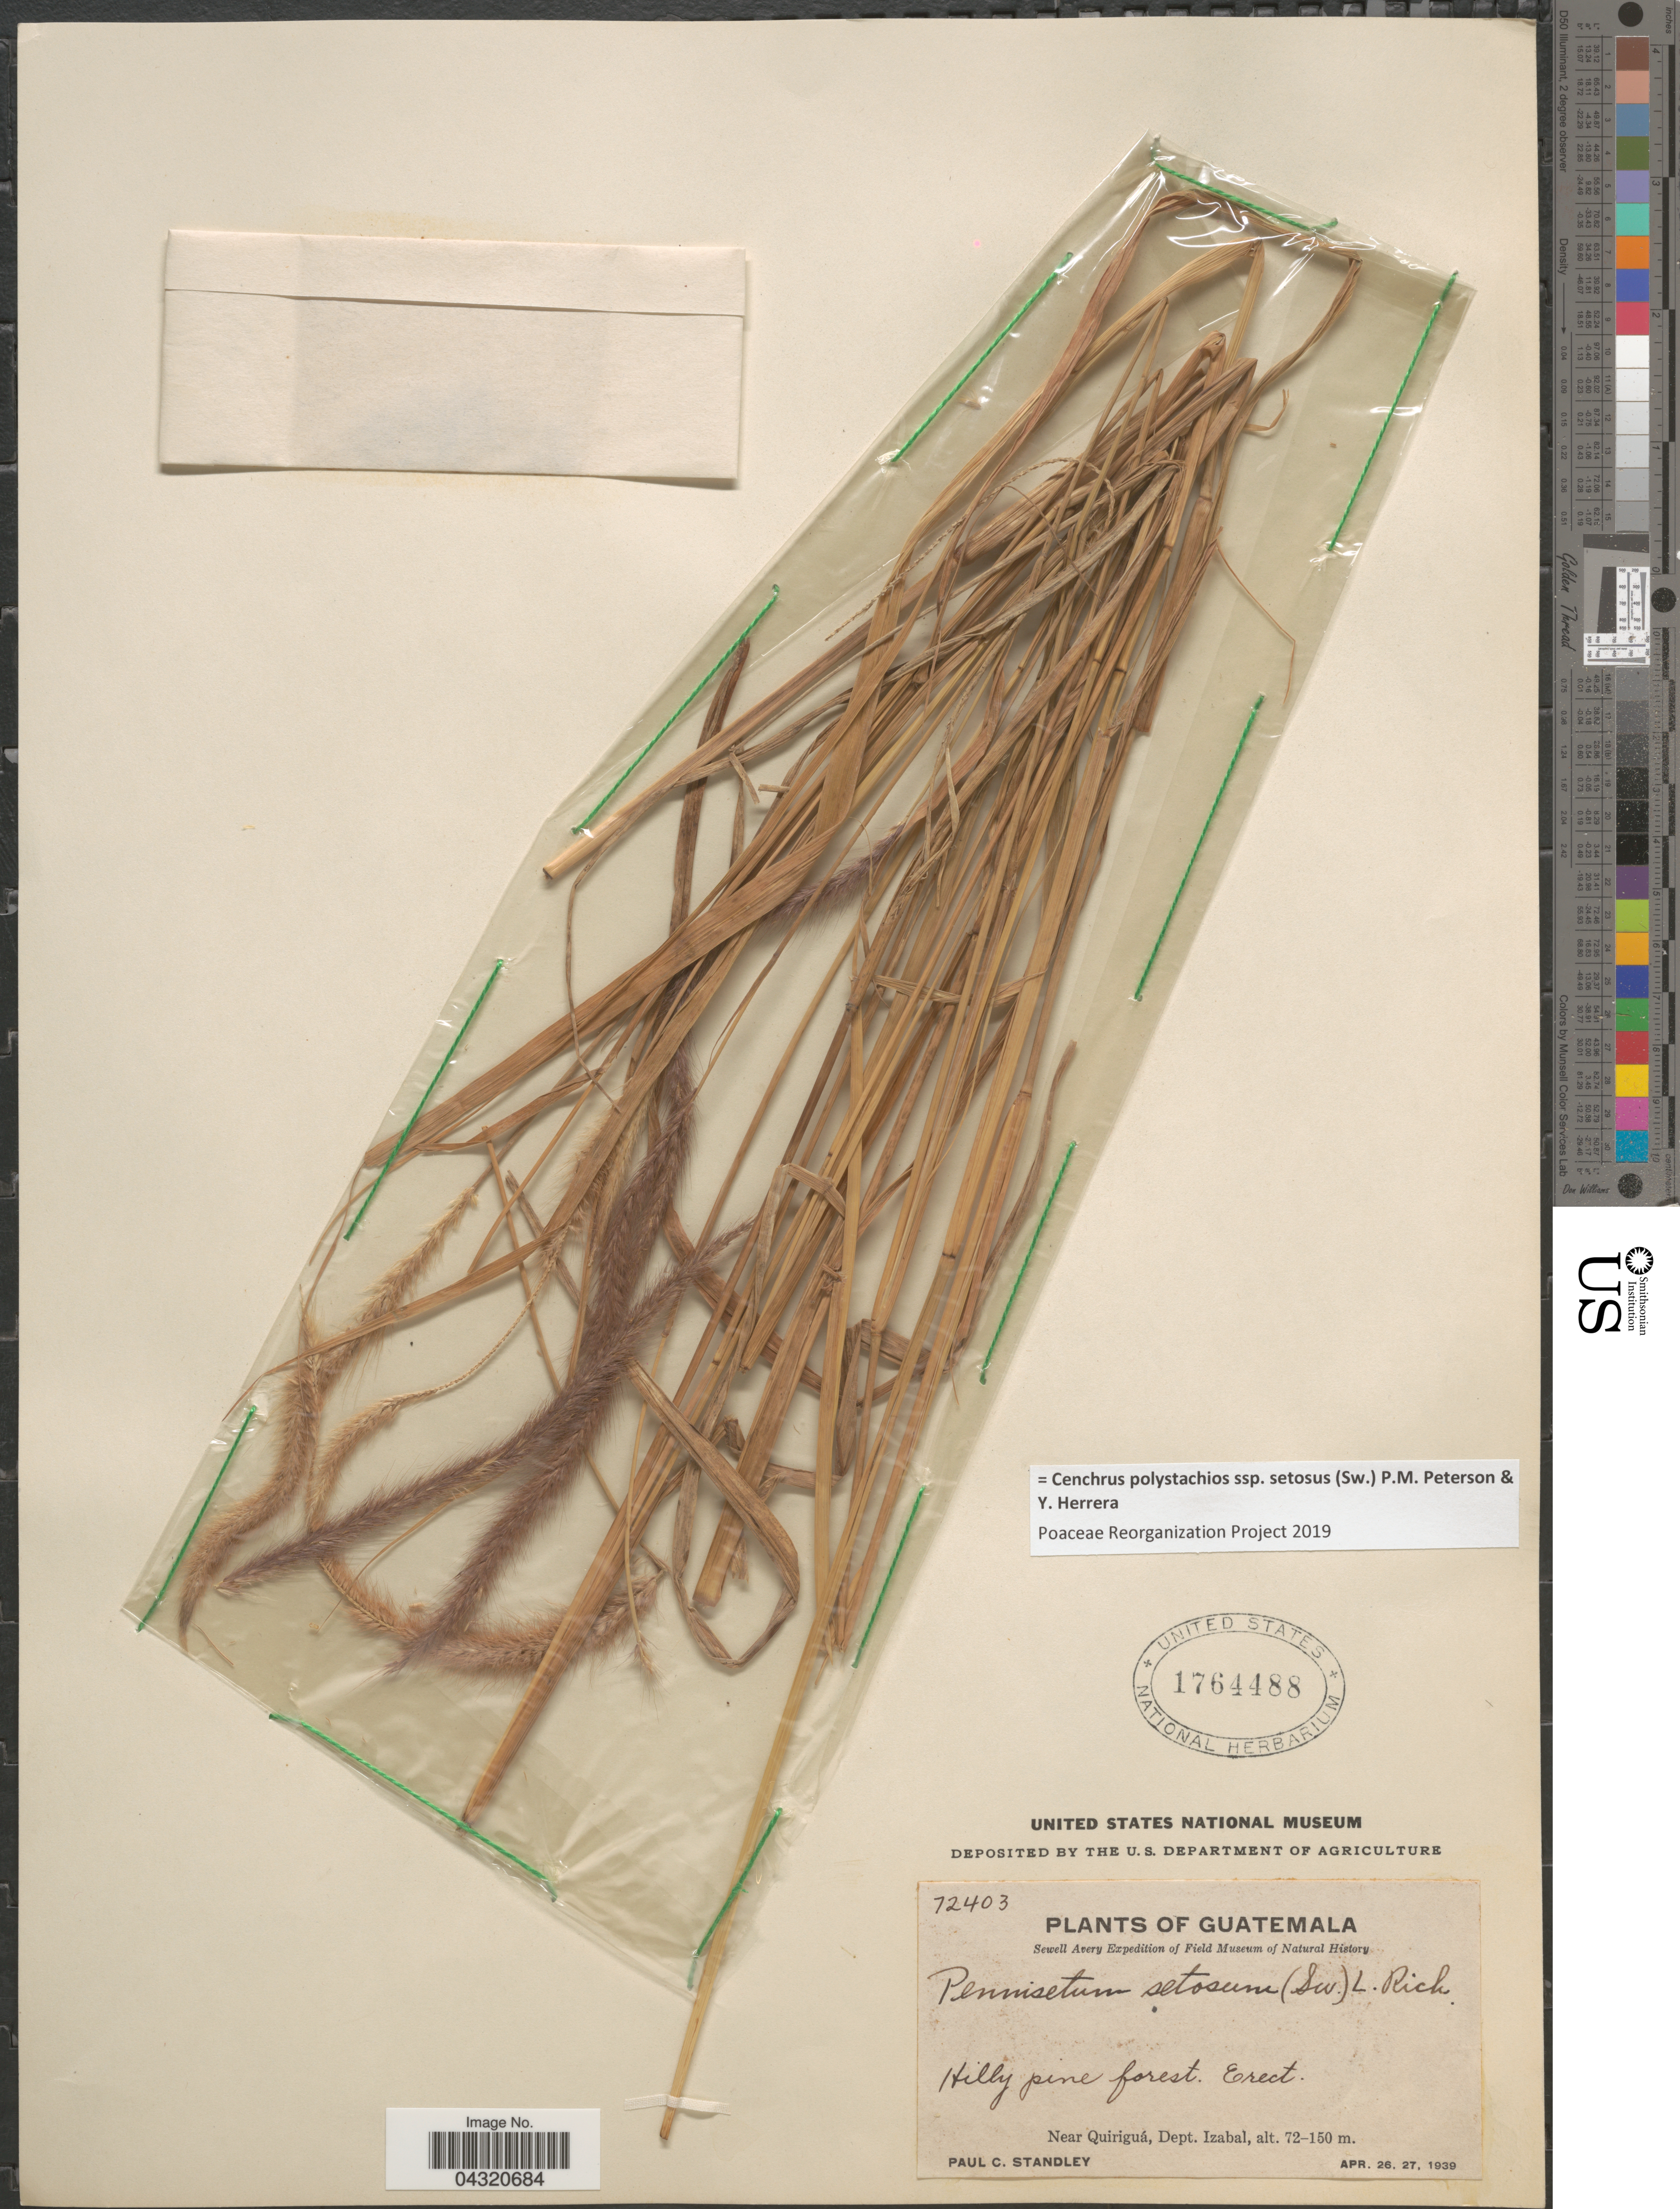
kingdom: Plantae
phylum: Tracheophyta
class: Liliopsida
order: Poales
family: Poaceae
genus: Cenchrus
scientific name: Cenchrus polystachios subsp. setosus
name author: (Sw.) P.M. Peterson & Y. Herrera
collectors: P. C. Standley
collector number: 72403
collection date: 1939-04-26/1939-04-27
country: Guatemala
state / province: Izabal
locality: Sewell Avery Expedition. Near Quiriguá, Dept. Izabal.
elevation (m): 72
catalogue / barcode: US 1764488